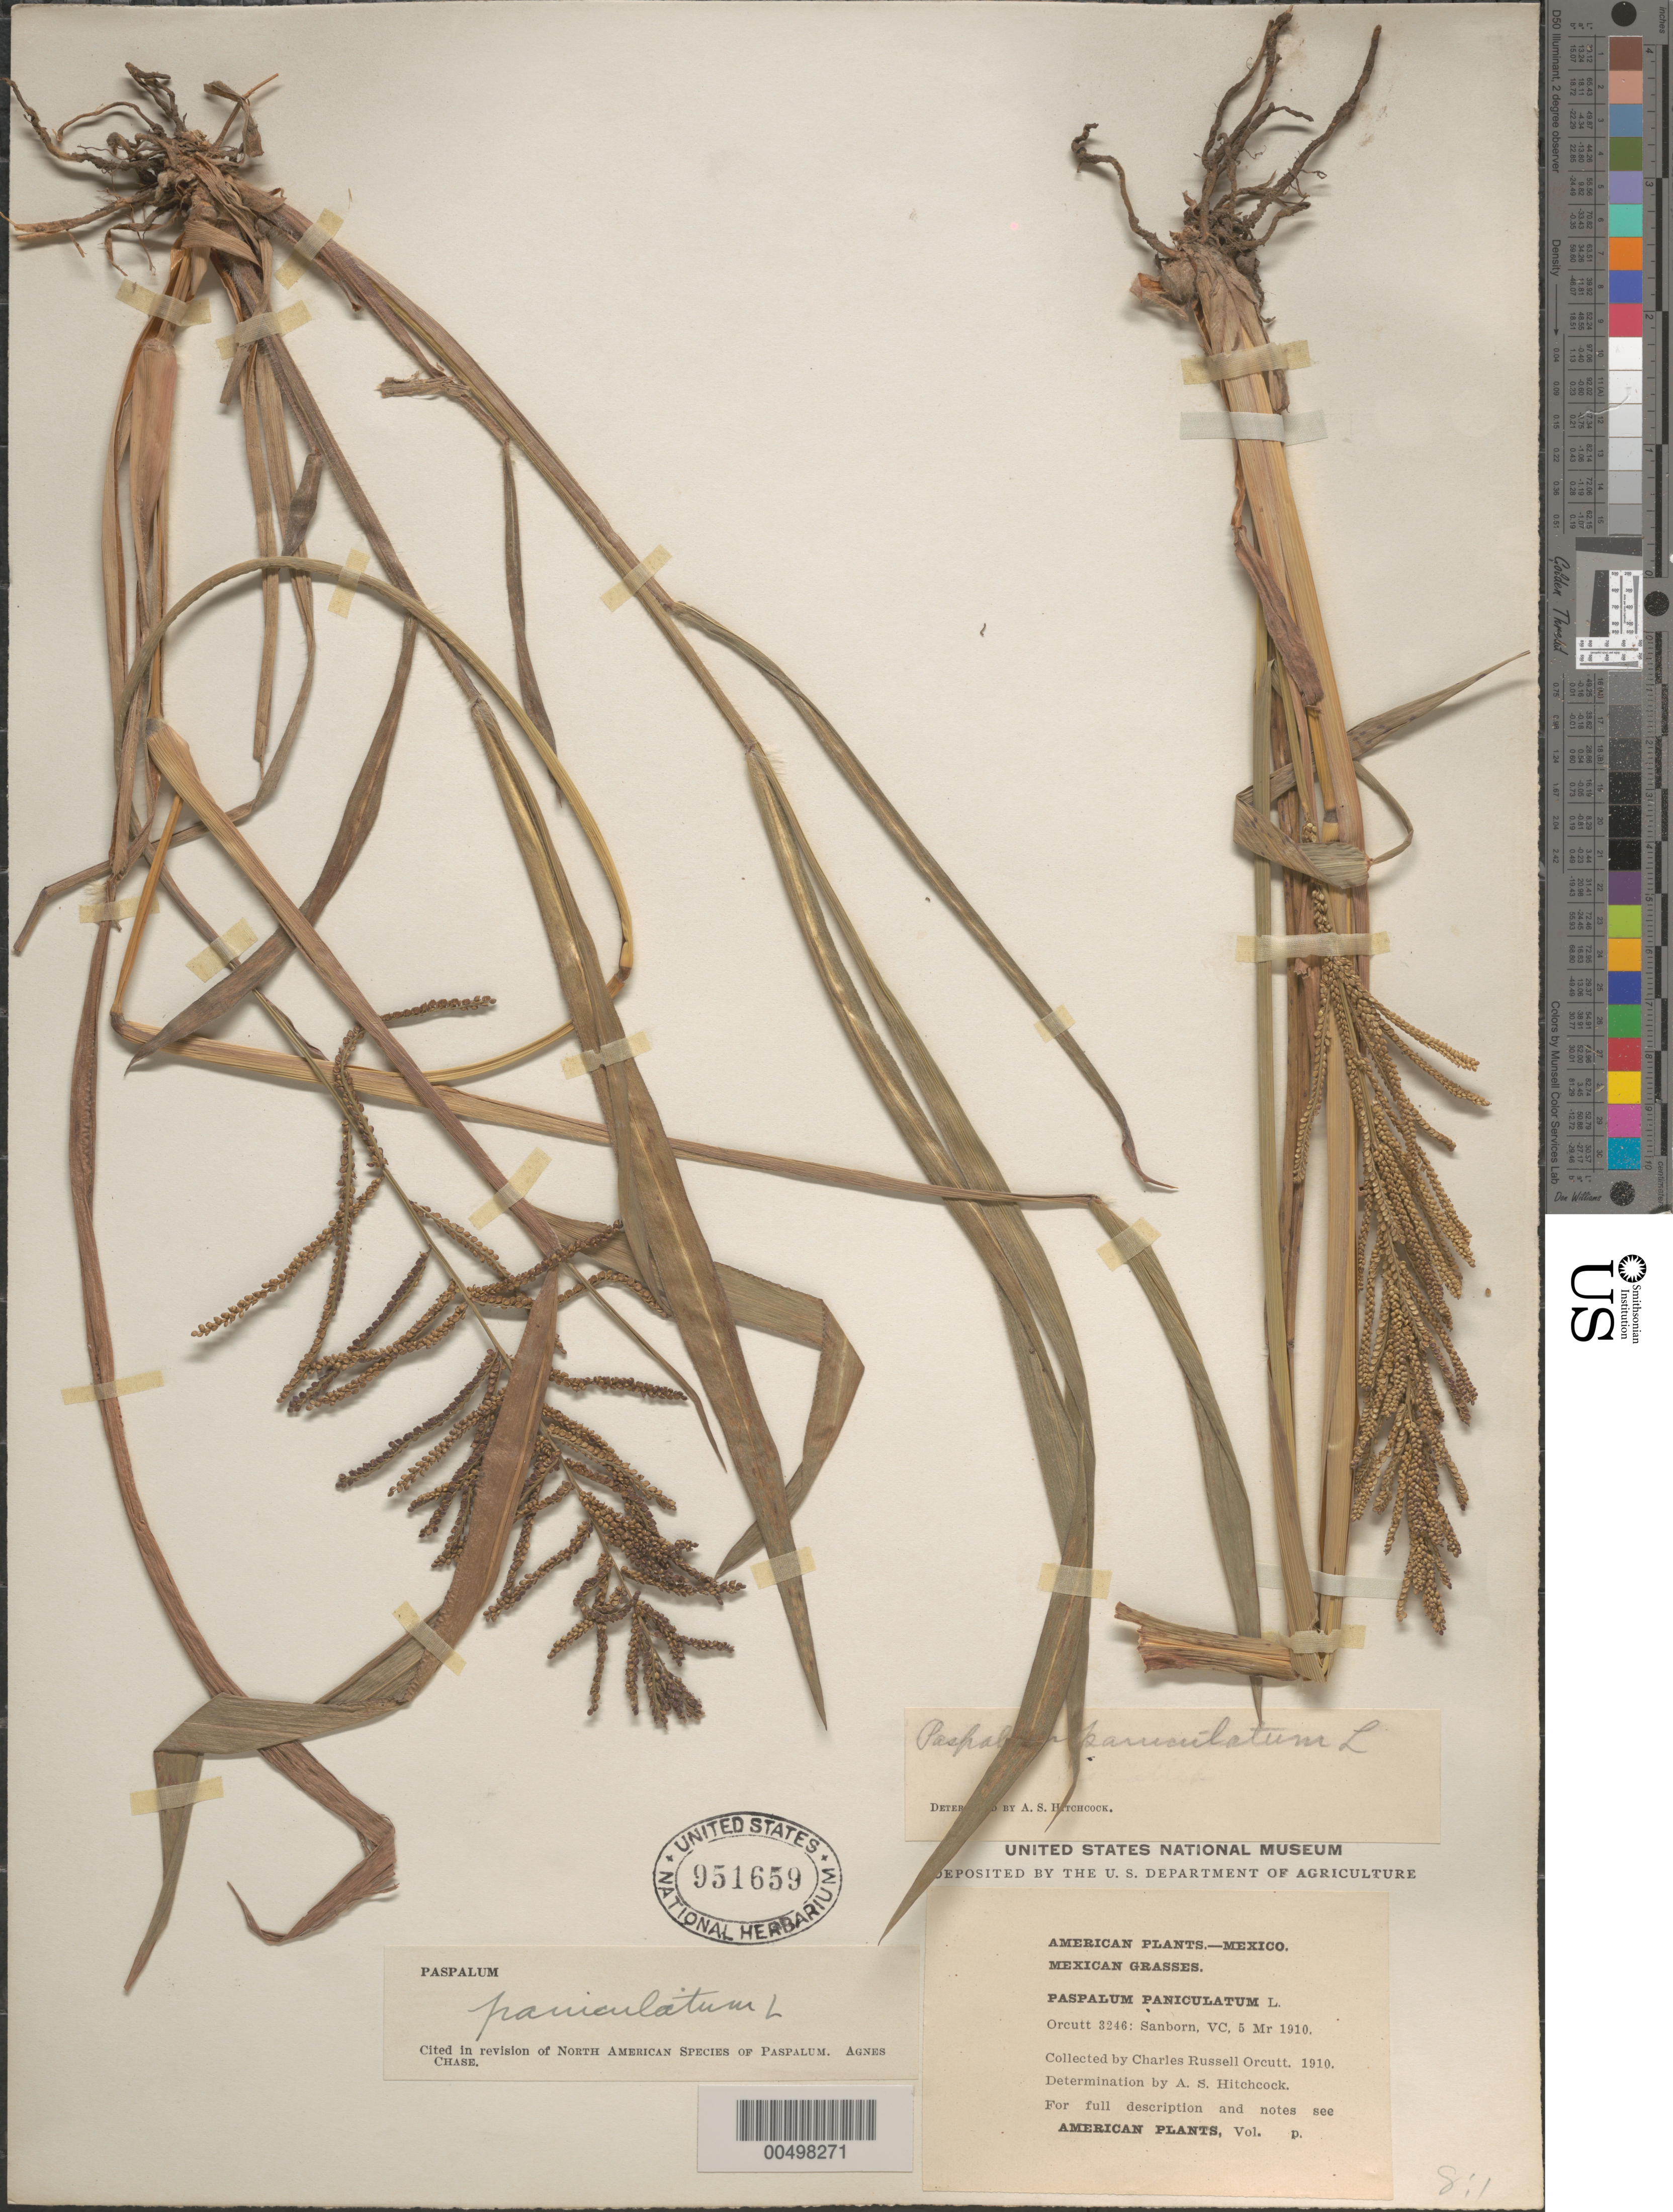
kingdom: Plantae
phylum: Tracheophyta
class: Liliopsida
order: Poales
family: Poaceae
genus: Paspalum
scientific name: Paspalum paniculatum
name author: L.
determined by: Chase, [M.] Agnes, (US)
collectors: C. R. Orcutt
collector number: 3246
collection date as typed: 5 Mar 1910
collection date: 1910-03-05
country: Mexico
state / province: Veracruz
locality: Sanborn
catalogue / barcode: US 951659